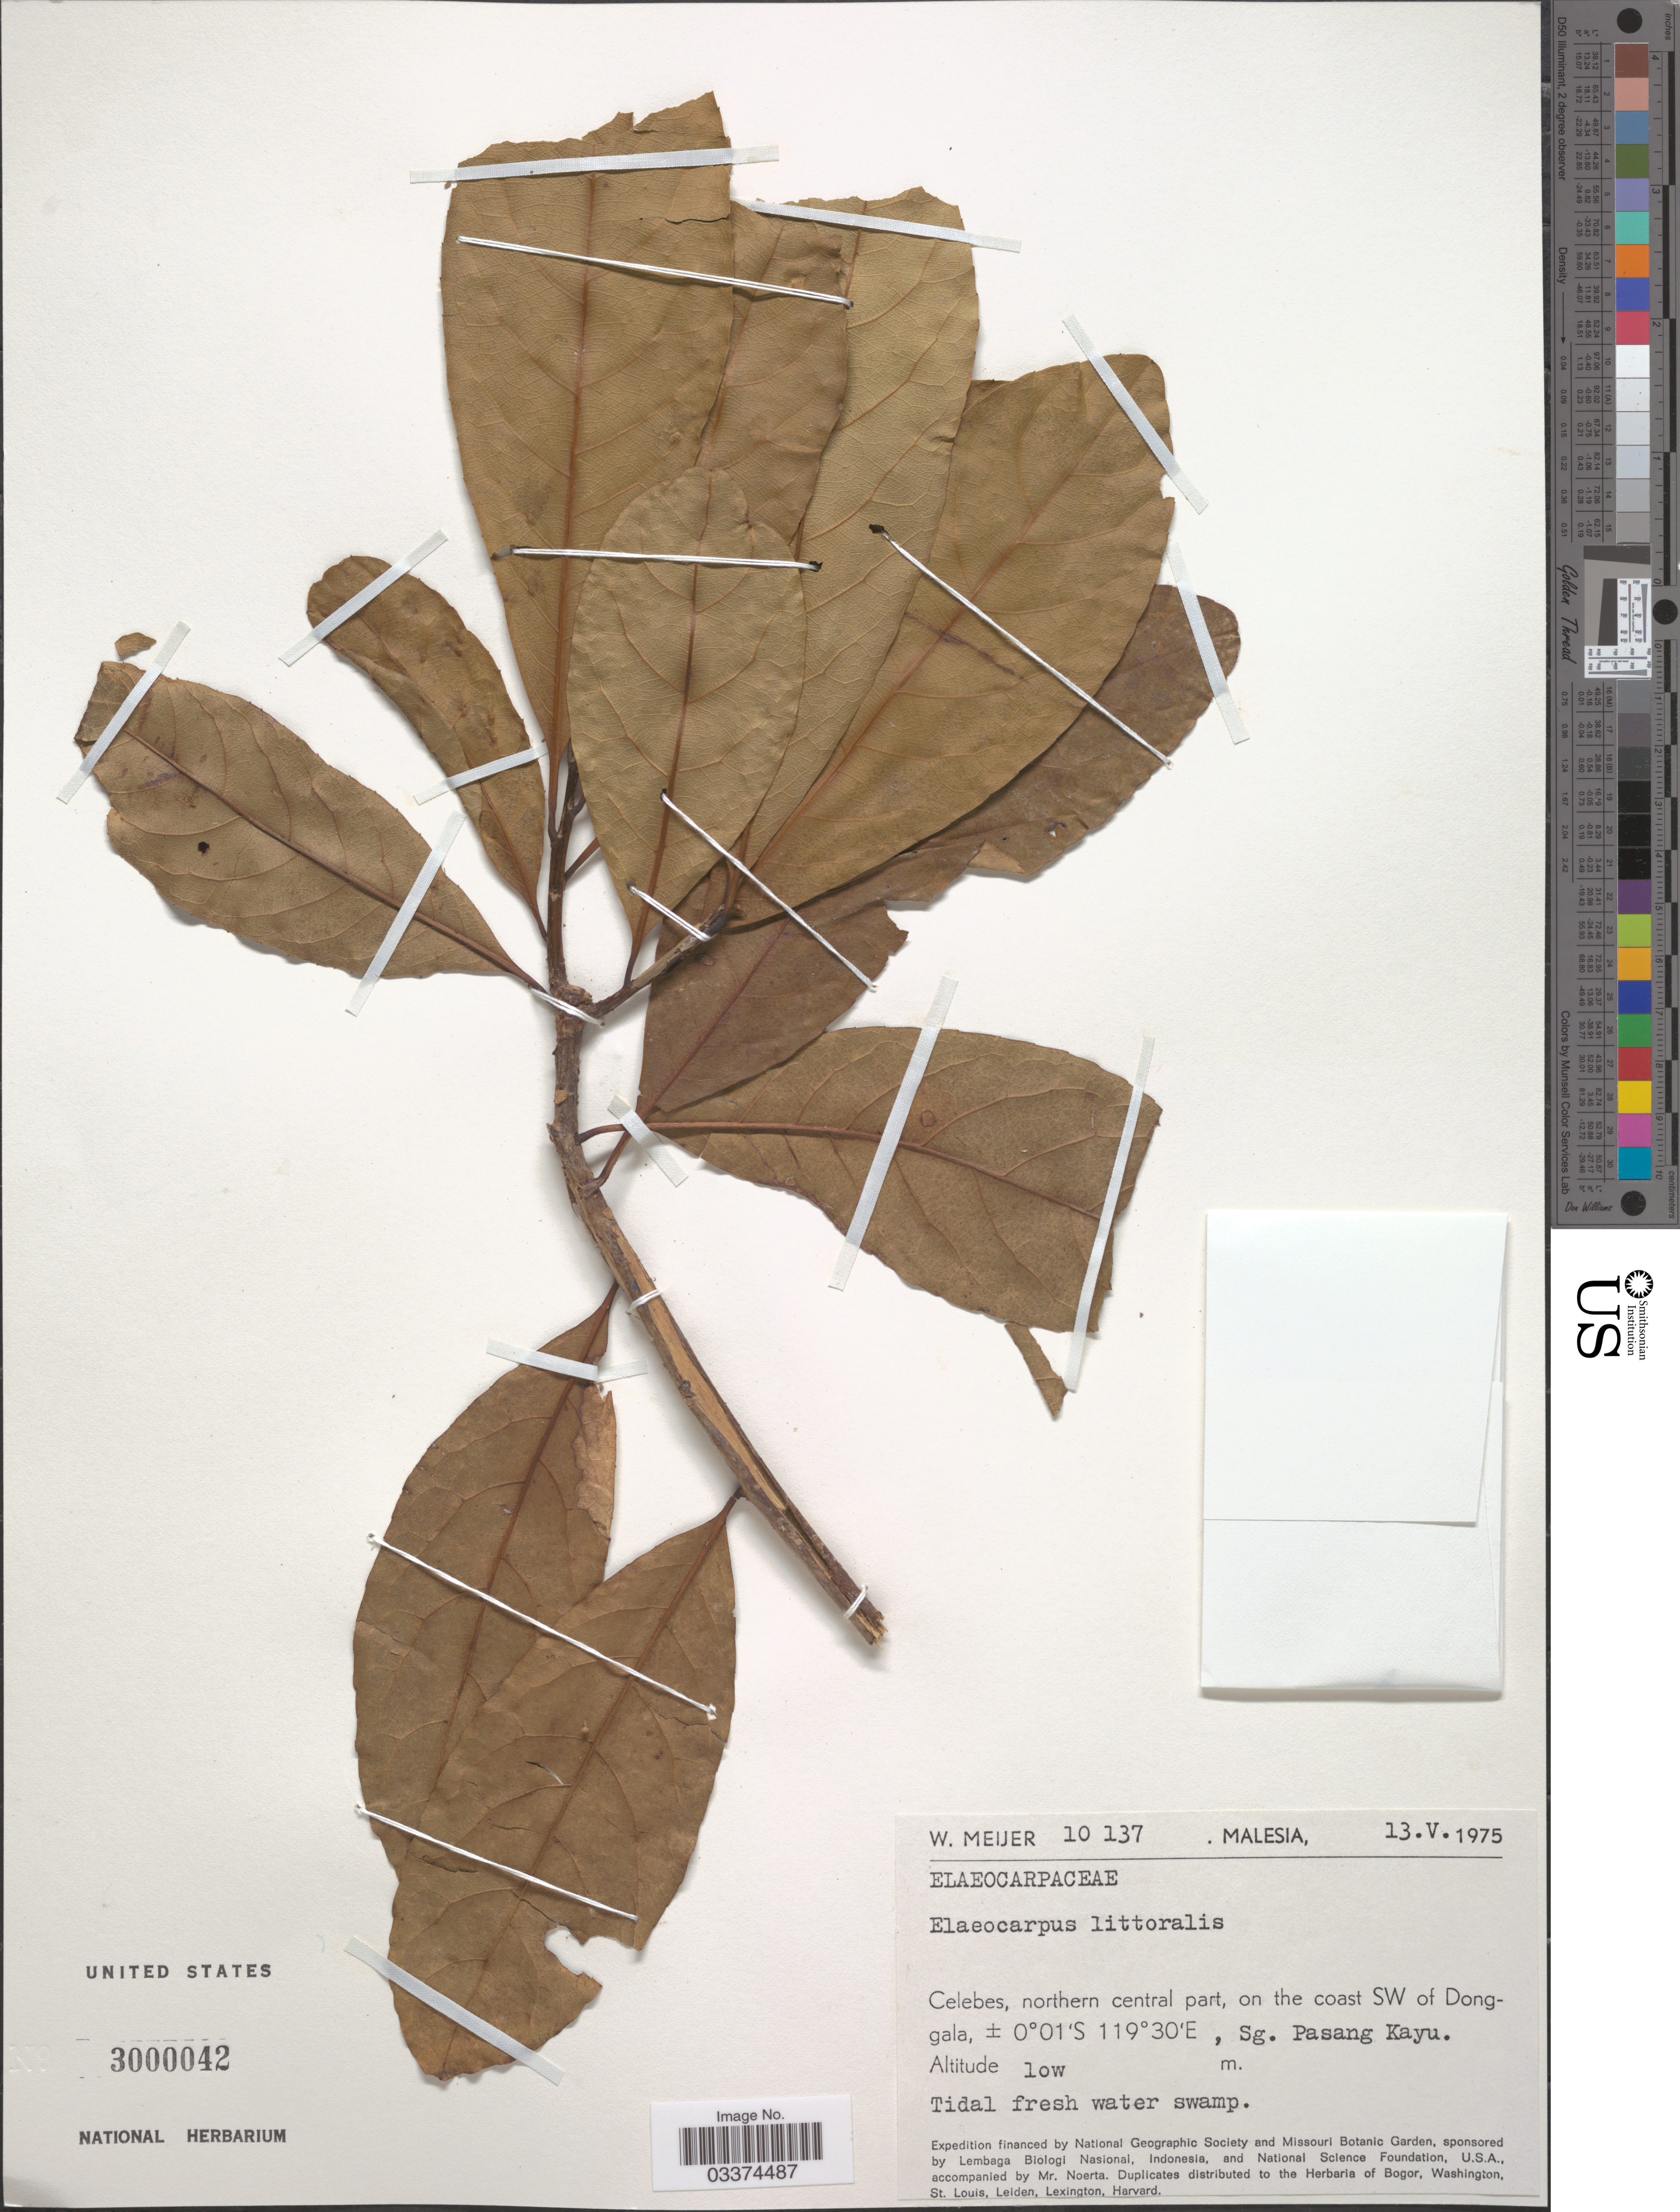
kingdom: Plantae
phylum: Tracheophyta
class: Magnoliopsida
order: Oxalidales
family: Elaeocarpaceae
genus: Elaeocarpus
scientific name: Elaeocarpus littoralis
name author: Teijsm. & Binn.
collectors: W. Meijer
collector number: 10137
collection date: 1975-05-13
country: Malaysia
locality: Malesia. Celebes, northern central part, on the coast SW of Dongala, Sg. Pasang Kayu.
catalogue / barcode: US 3000042